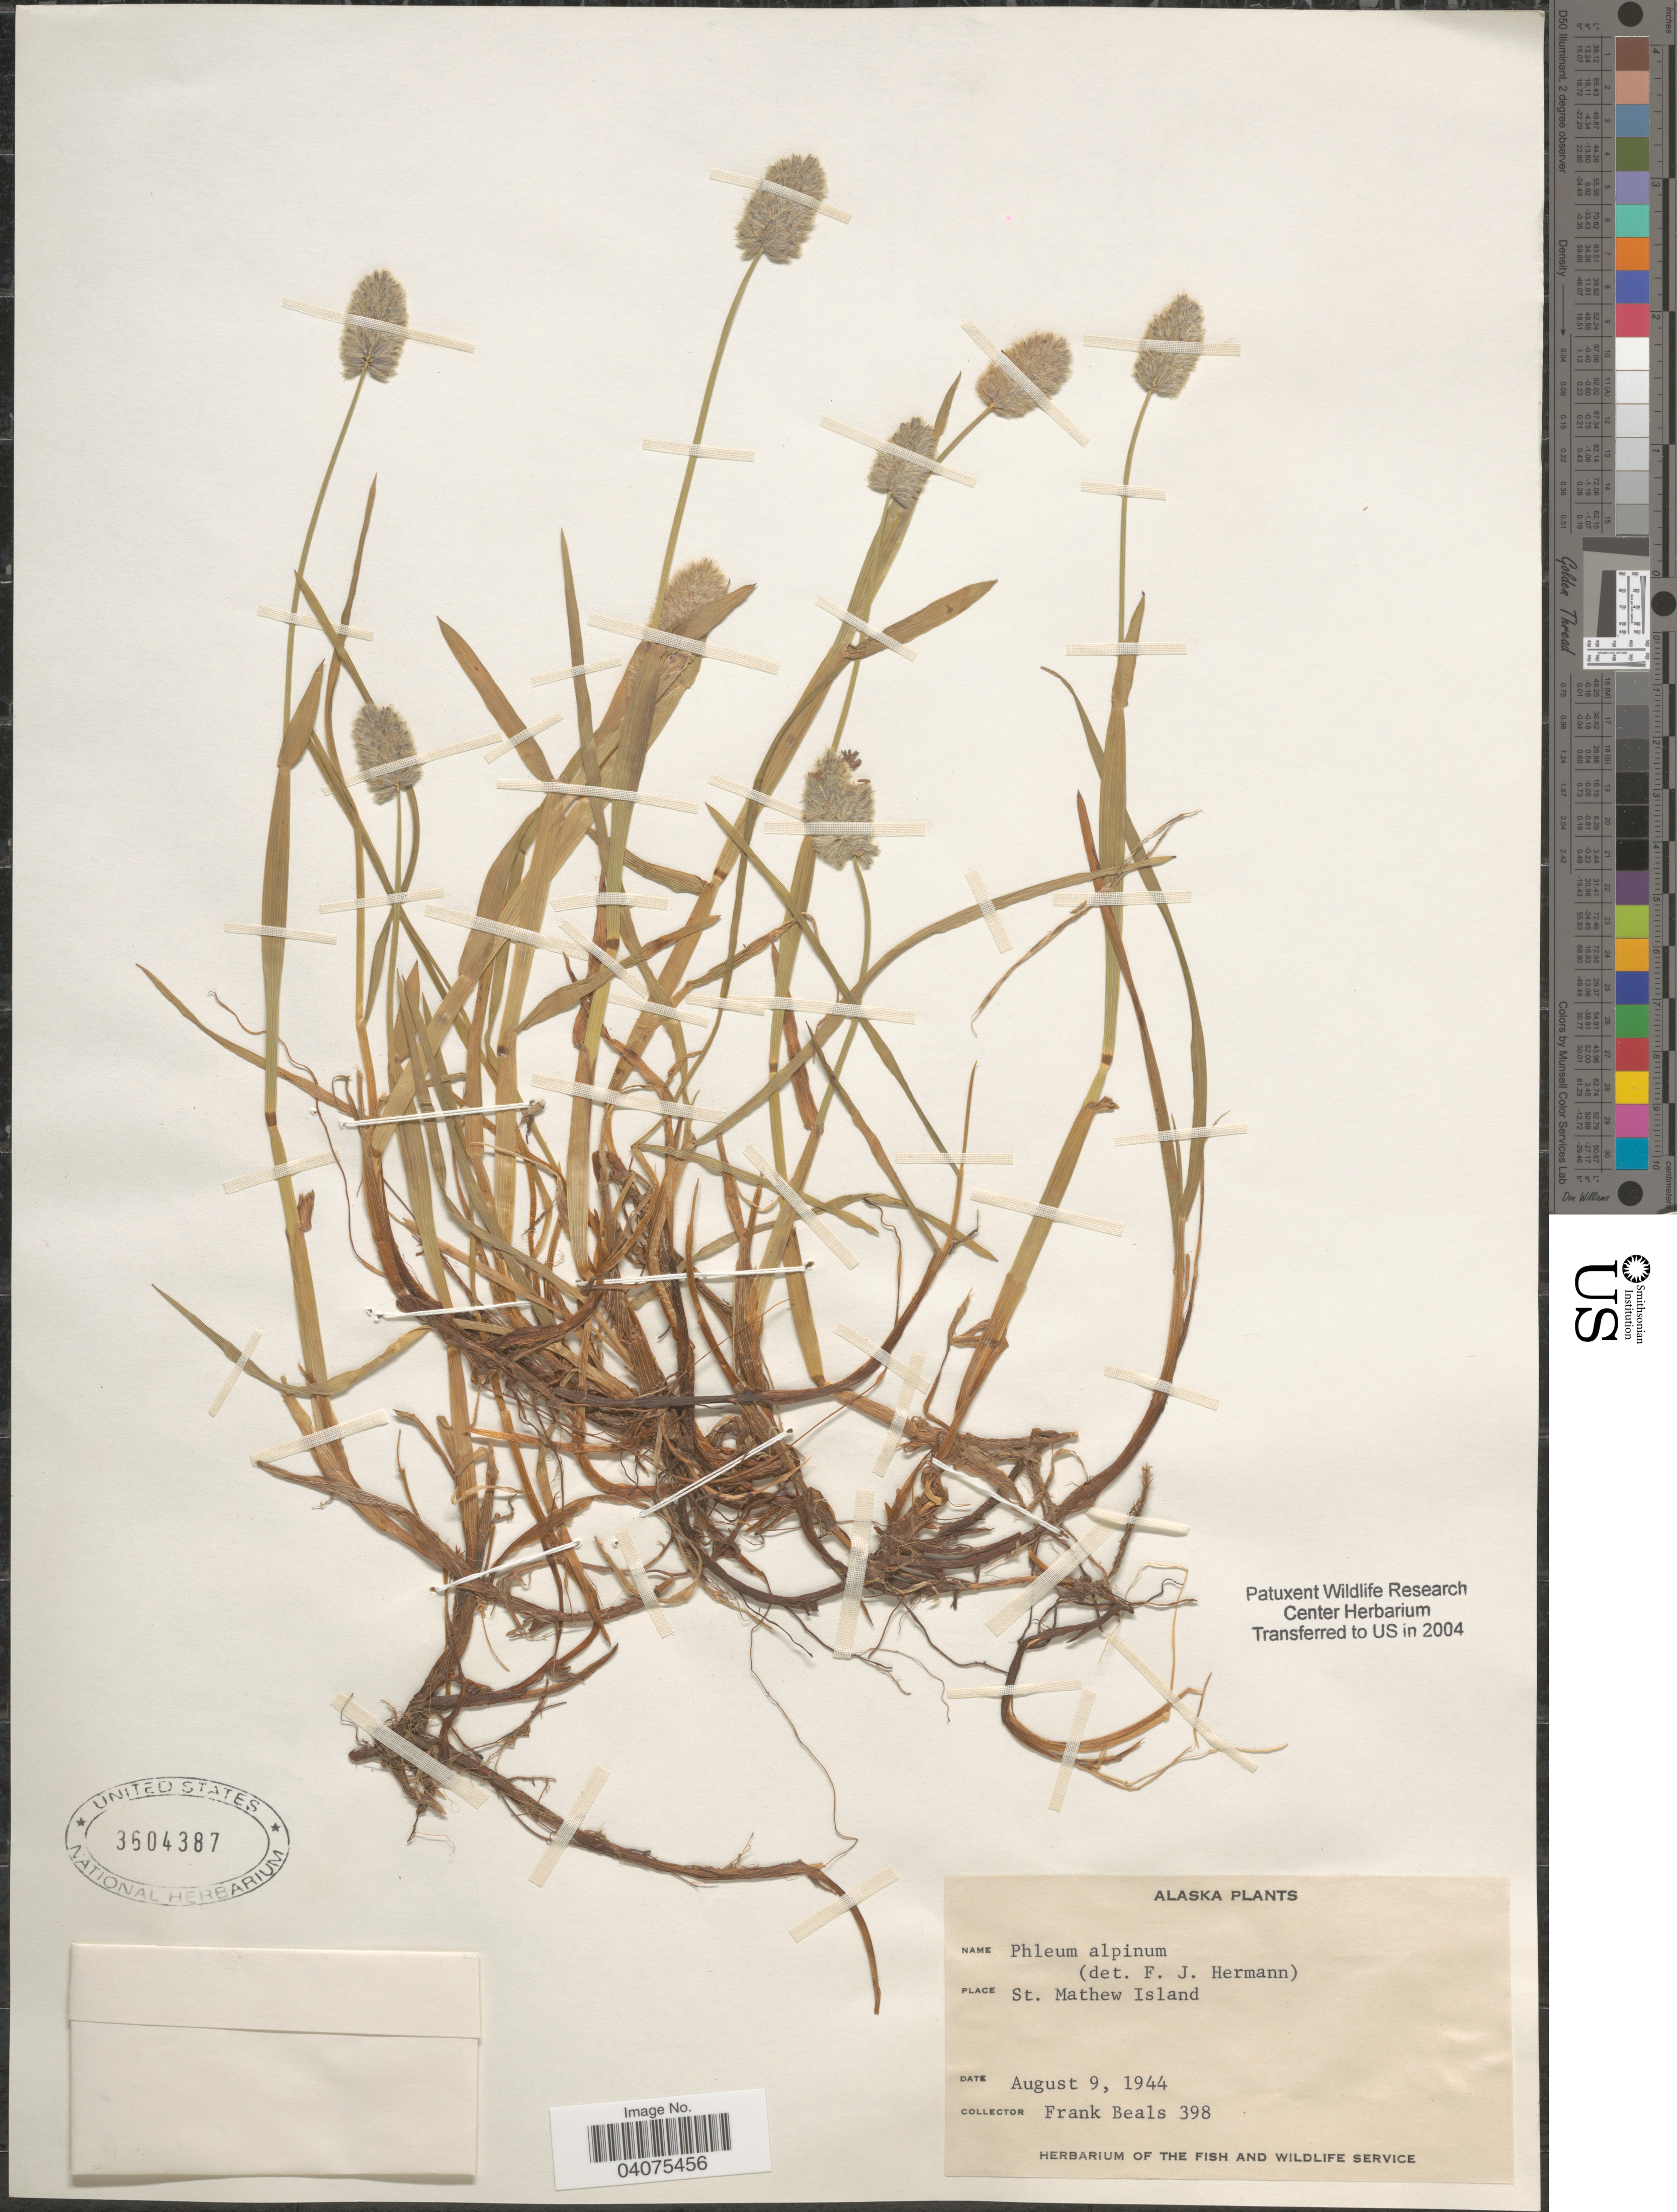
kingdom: Plantae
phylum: Tracheophyta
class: Liliopsida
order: Poales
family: Poaceae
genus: Phleum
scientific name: Phleum alpinum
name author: L.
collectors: F. Beals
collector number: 398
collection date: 1944-08-09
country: United States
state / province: Alaska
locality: St. Mathew Island.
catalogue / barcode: US 3604387